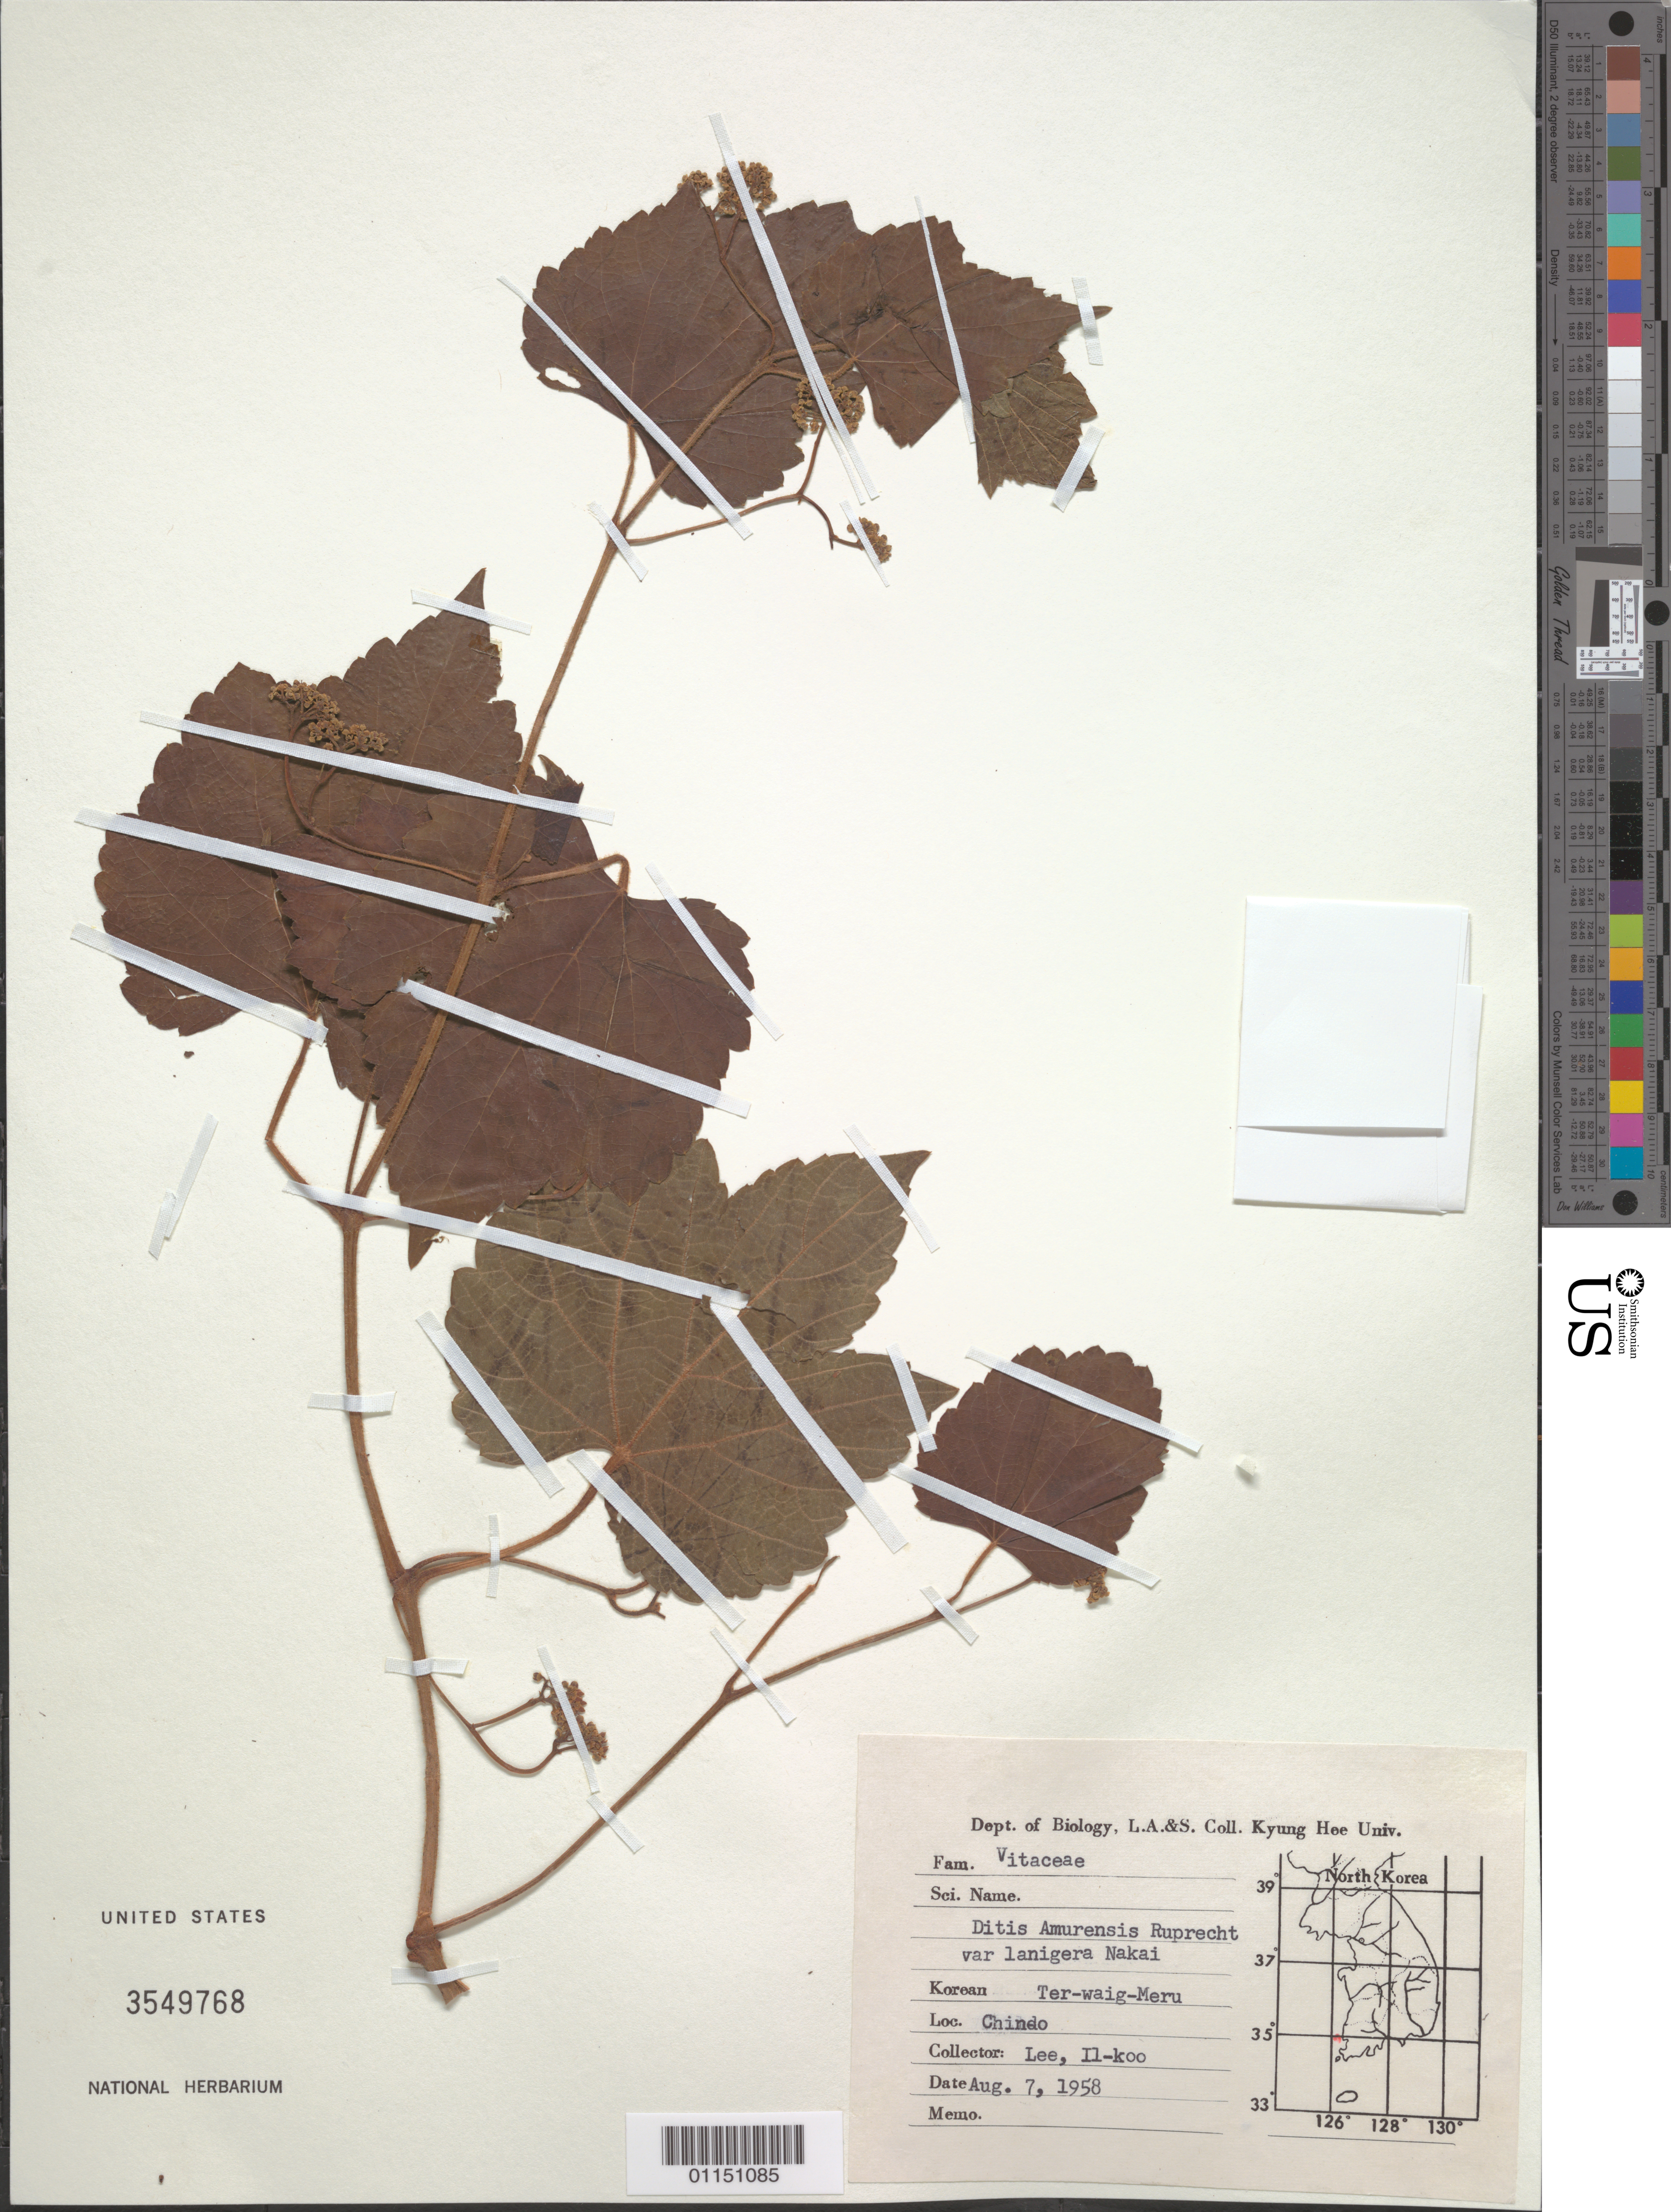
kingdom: Plantae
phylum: Tracheophyta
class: Magnoliopsida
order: Vitales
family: Vitaceae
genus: Vitis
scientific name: Vitis amurensis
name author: Rupr.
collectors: I. Lee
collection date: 1958-08-07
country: South Korea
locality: Chindo.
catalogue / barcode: US 3549768